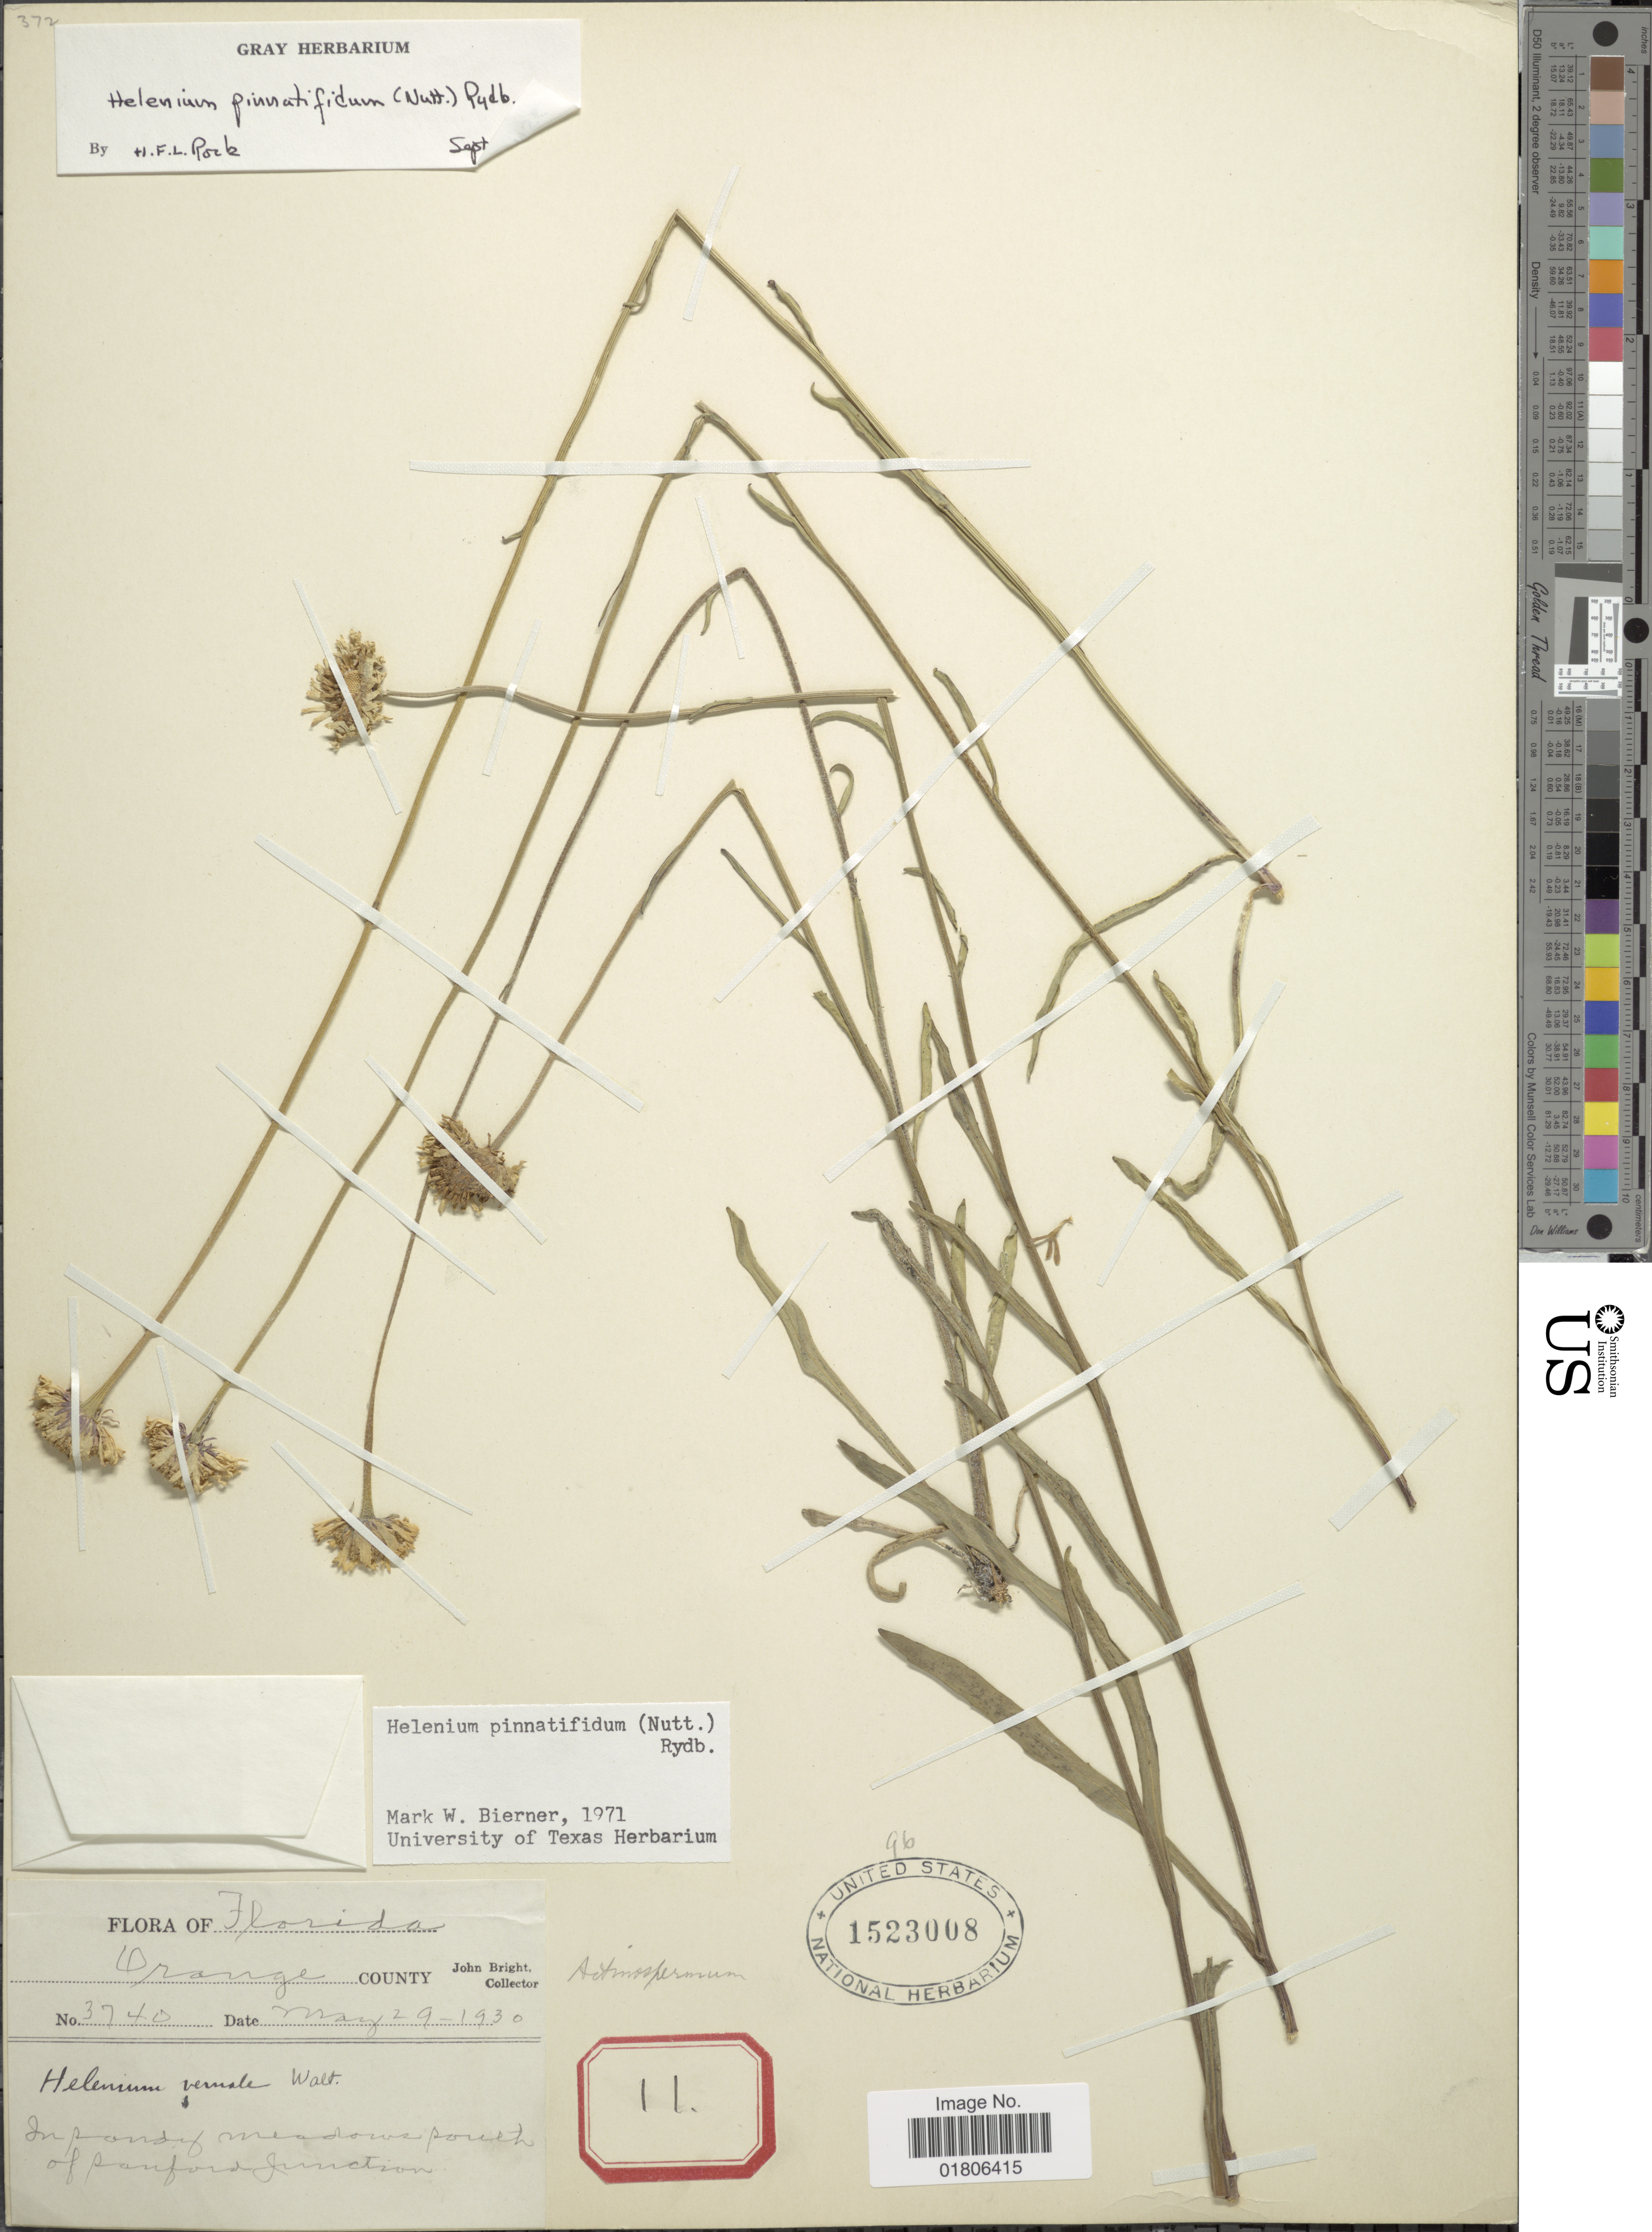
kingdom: Plantae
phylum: Tracheophyta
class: Magnoliopsida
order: Asterales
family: Asteraceae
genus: Helenium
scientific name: Helenium pinnatifidum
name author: (Schwein. ex Nutt.) Rydb.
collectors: J. Bright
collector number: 3740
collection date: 1930-05-29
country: United States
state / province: Florida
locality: Orange County, In sands of meadows south of sanford junction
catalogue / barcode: US 1523008